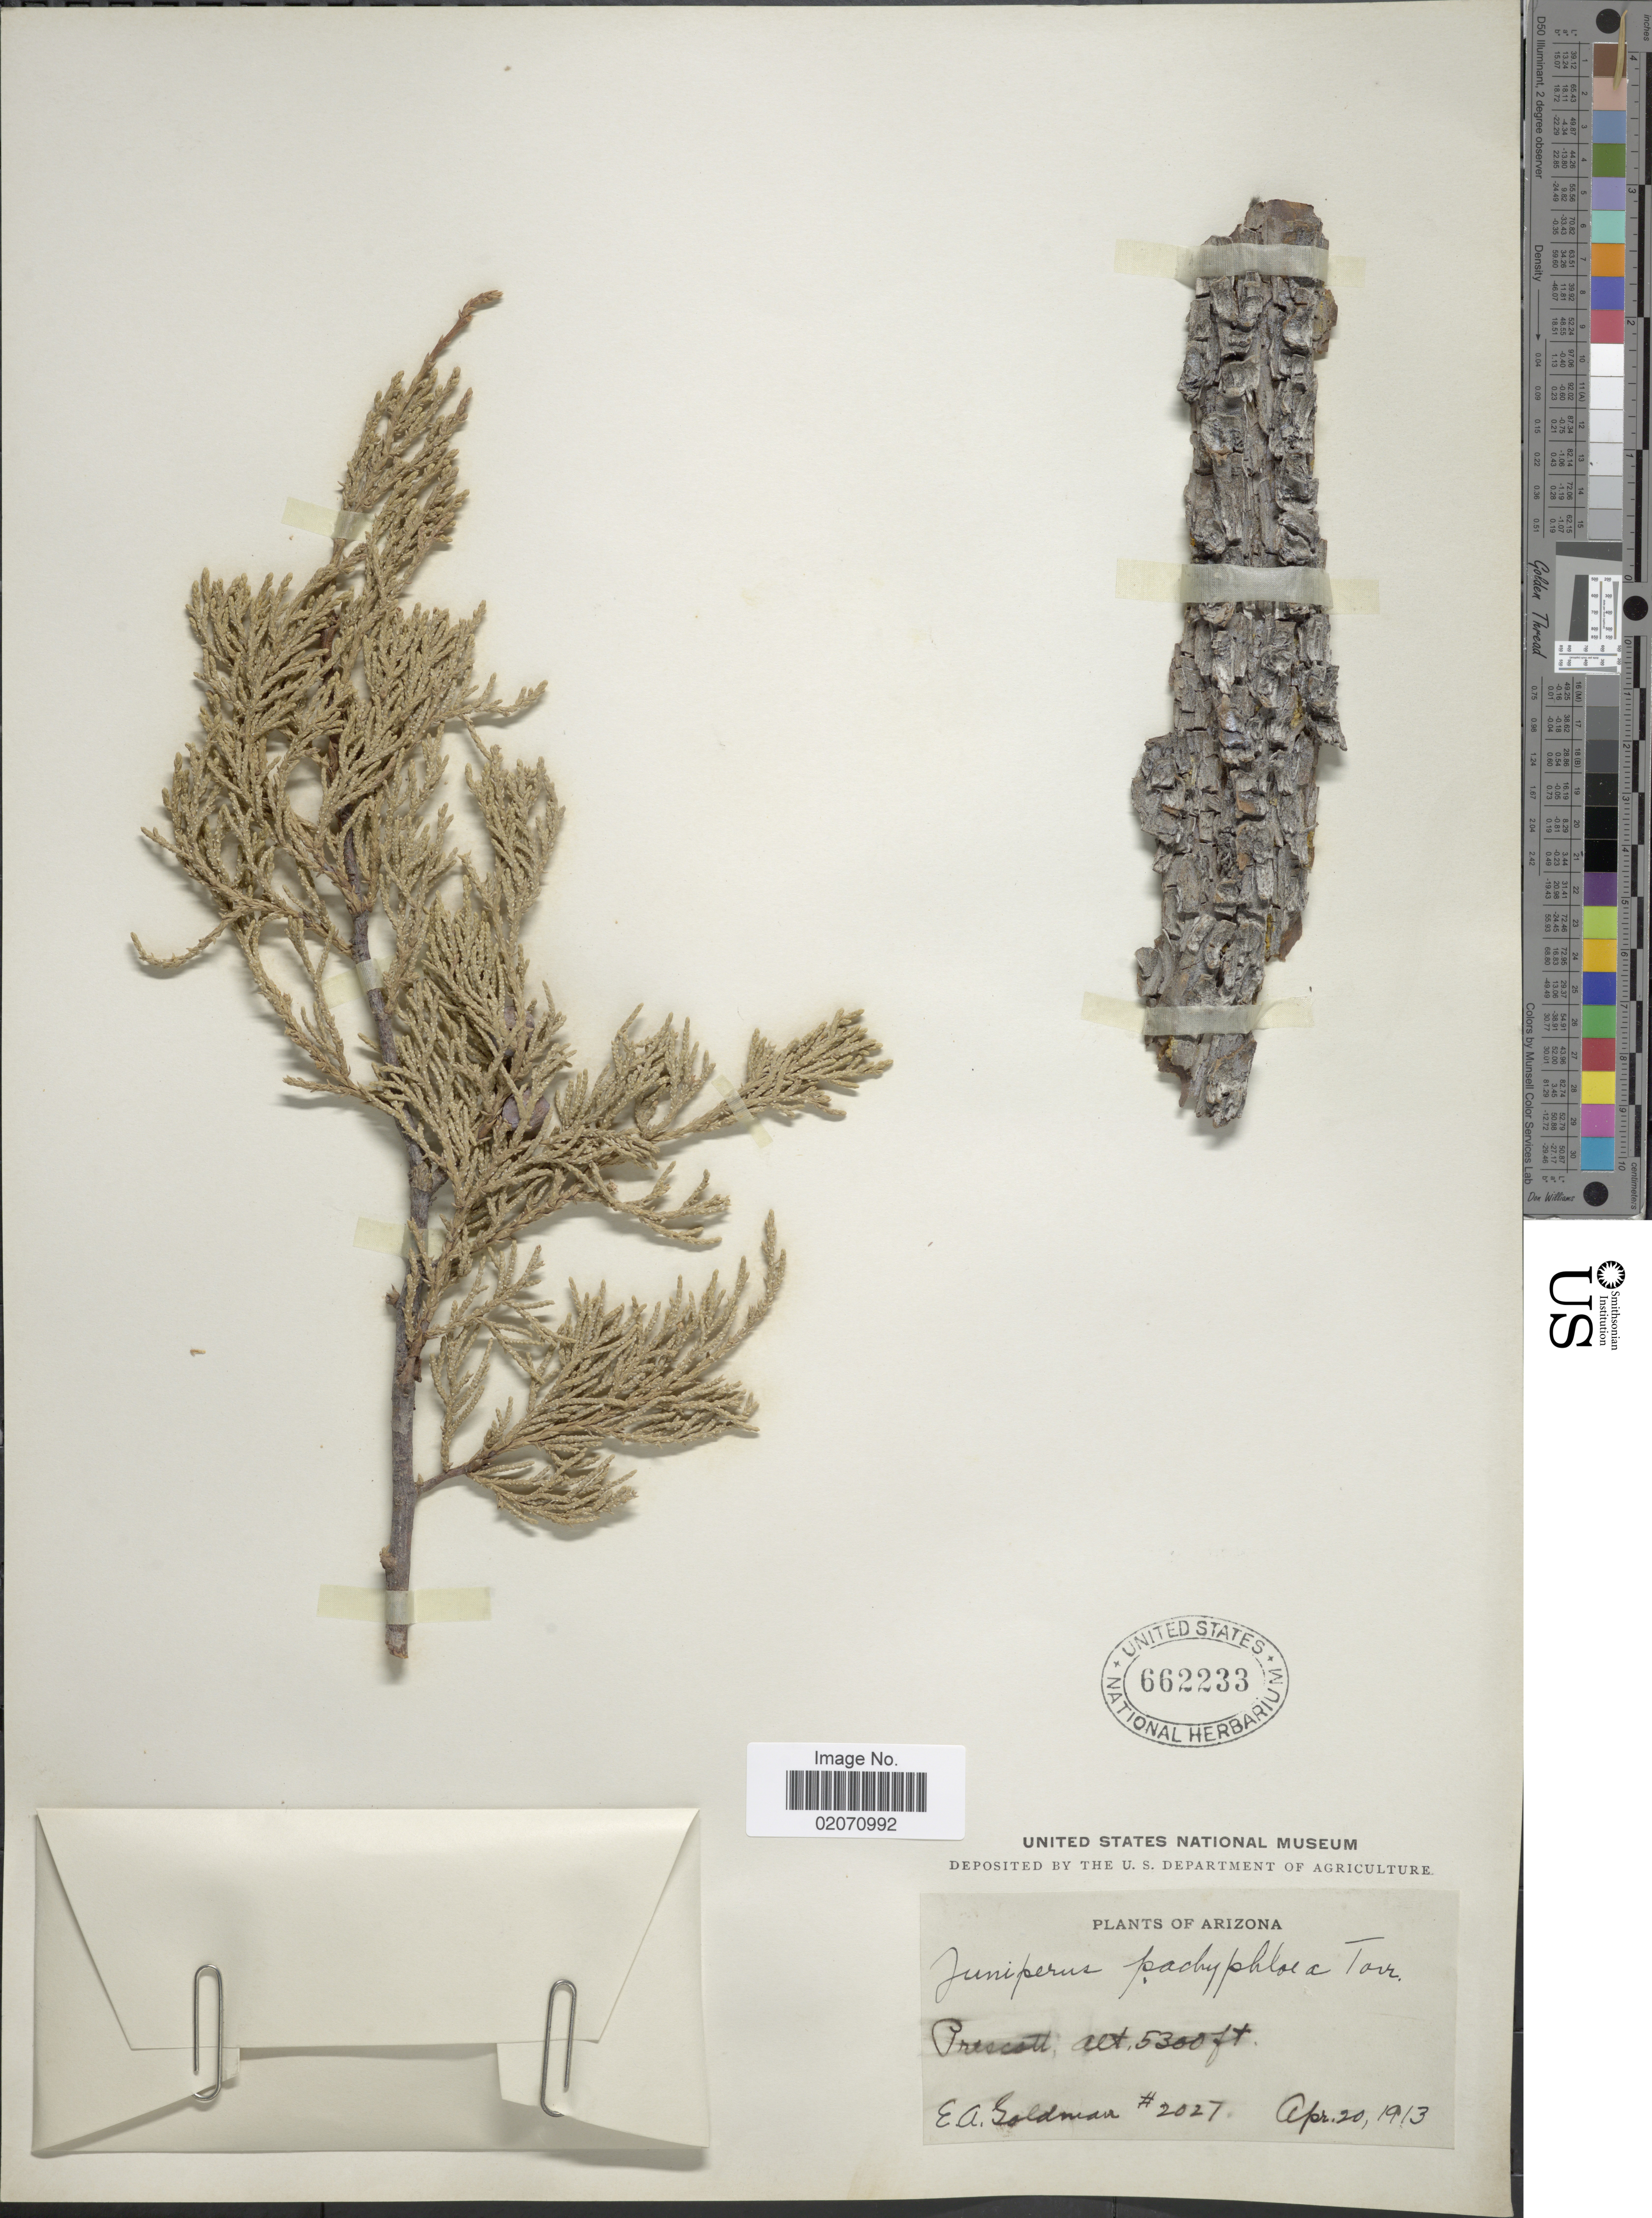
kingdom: Plantae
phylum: Tracheophyta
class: Pinopsida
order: Pinales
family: Cupressaceae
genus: Juniperus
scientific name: Juniperus deppeana var. pachyphlaea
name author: (Torr.) Martínez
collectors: E. A. Goldman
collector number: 2027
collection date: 1913-04-20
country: United States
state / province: Arizona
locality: Prescott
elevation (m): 1615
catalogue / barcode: US 662233